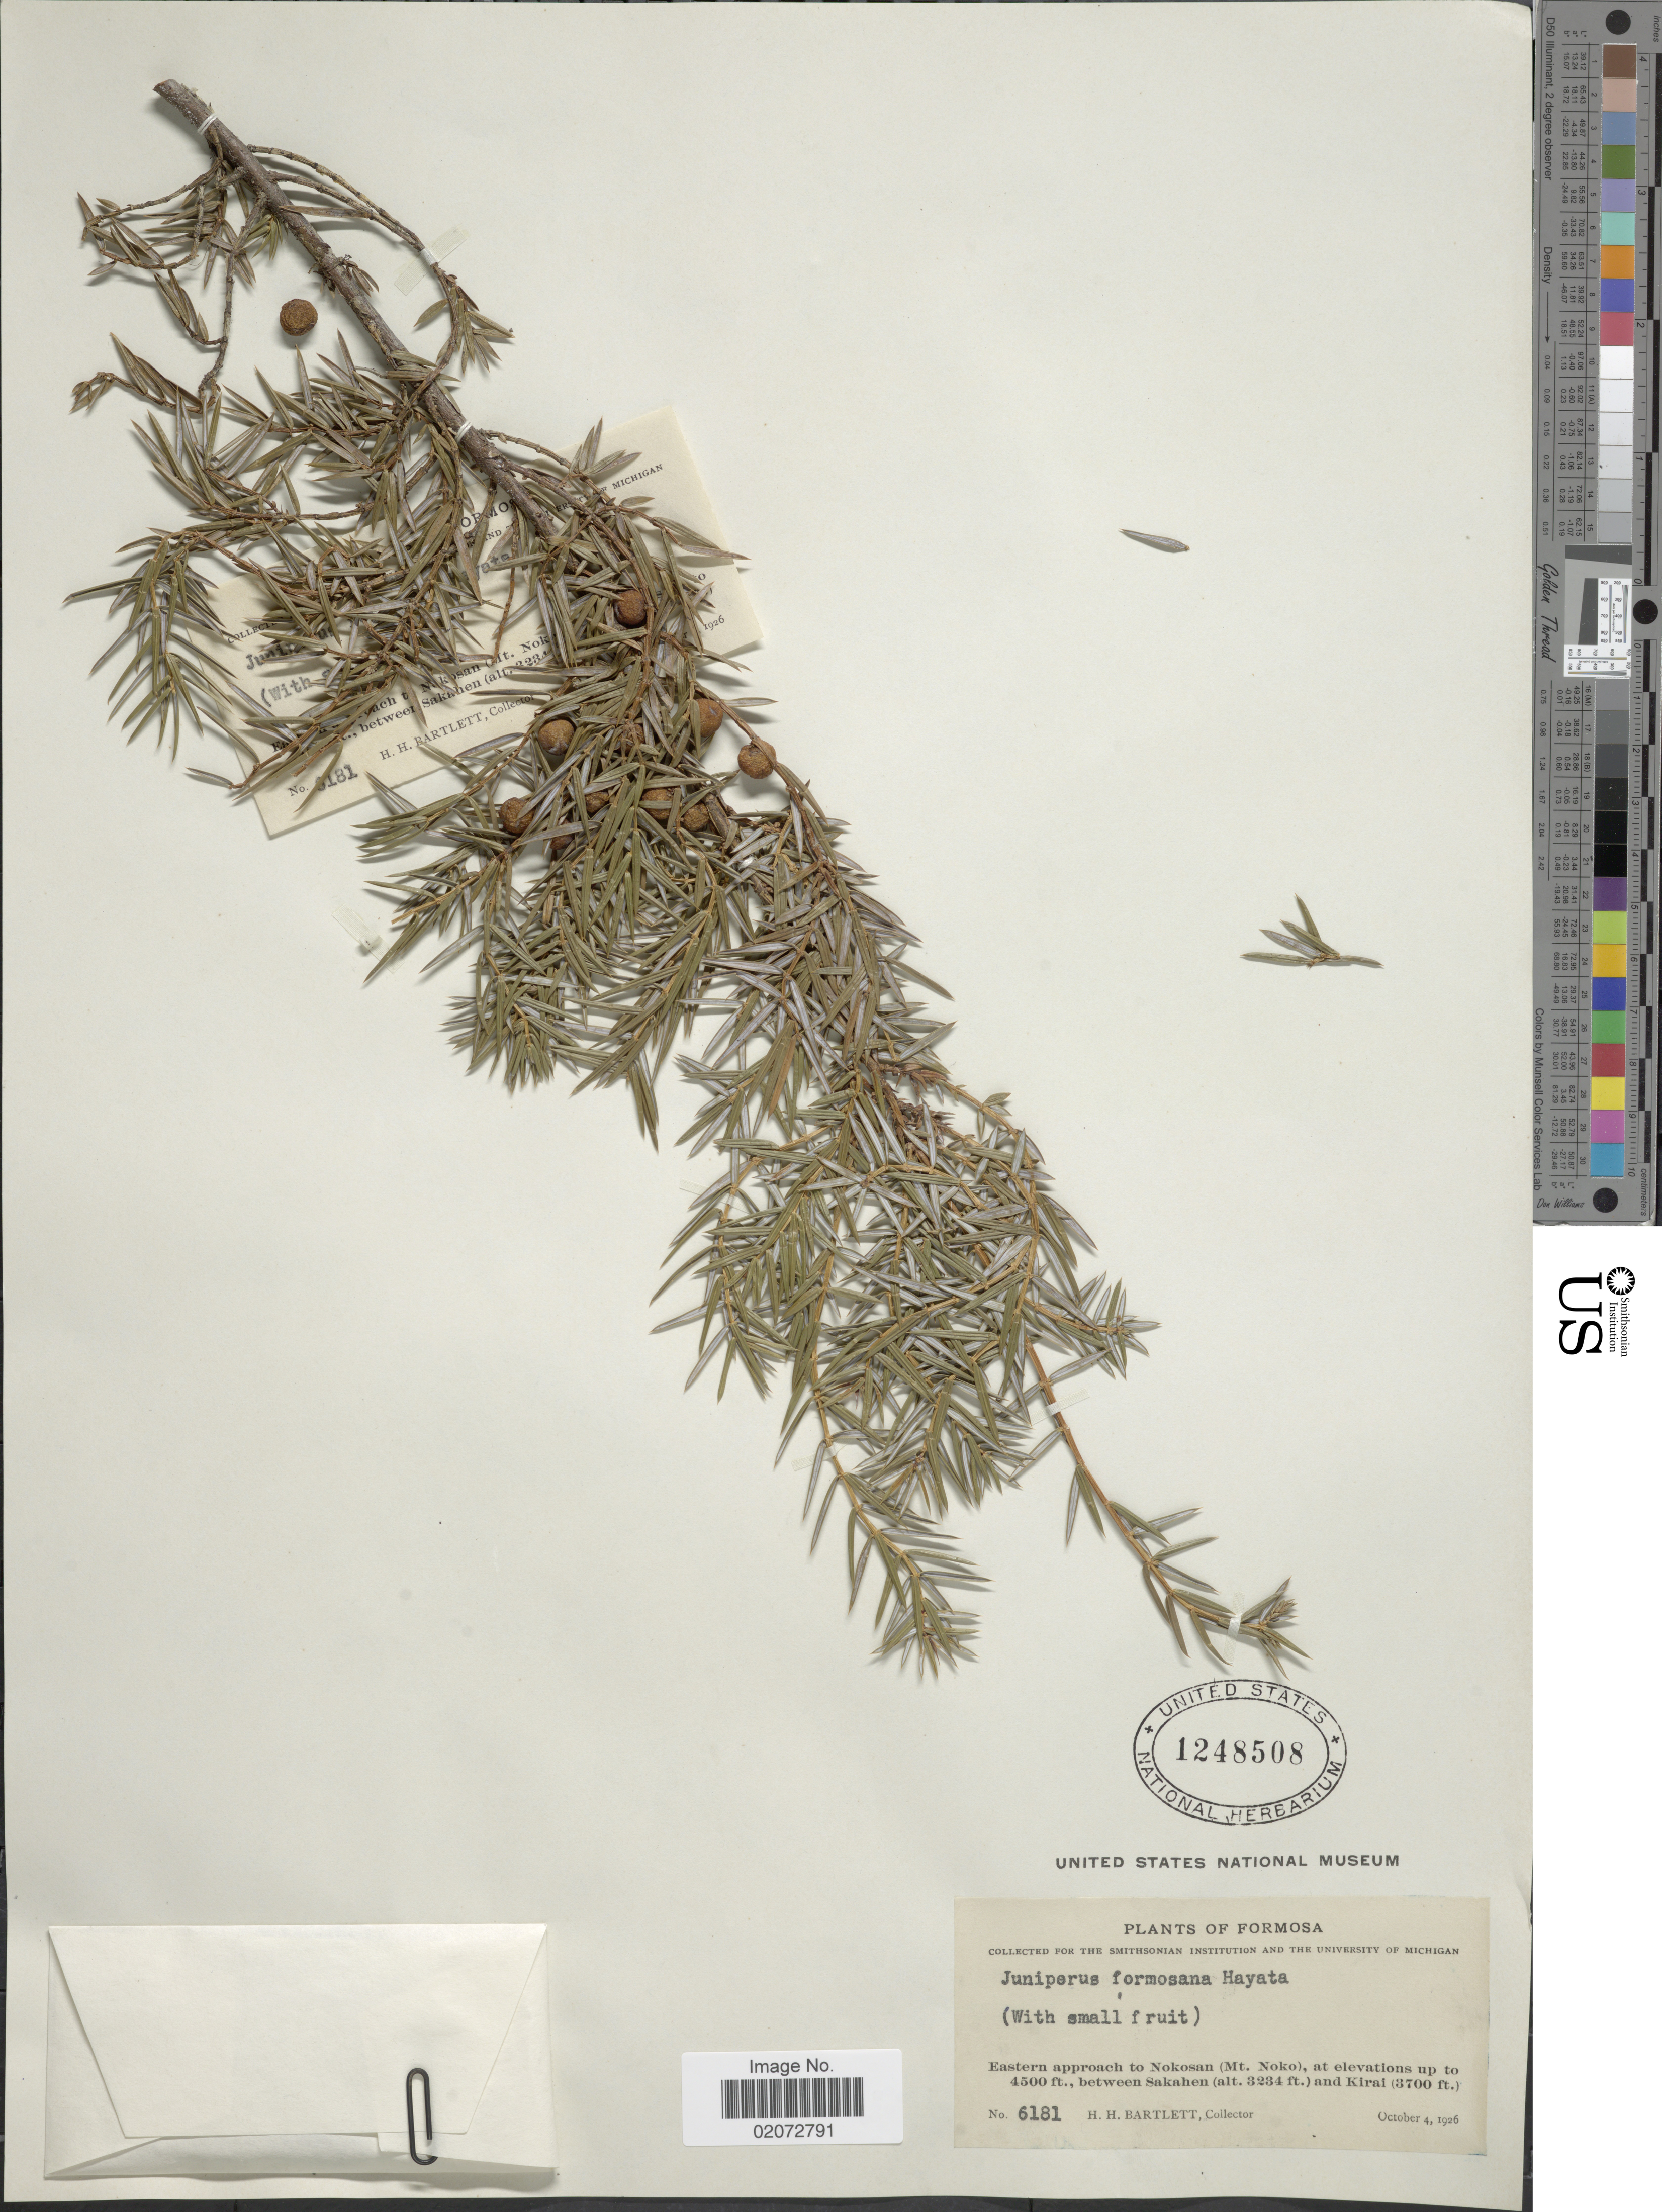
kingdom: Plantae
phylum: Tracheophyta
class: Pinopsida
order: Pinales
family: Cupressaceae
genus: Juniperus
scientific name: Juniperus formosana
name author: Hayata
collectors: H. H. Bartlett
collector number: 6181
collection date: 1926-10-04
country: Taiwan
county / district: Hualien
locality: Formosa, Eastern approach to Nokosan (Mt. Noko) at elevations uo to 4500 ft. between Sakahen and Kirai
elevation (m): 986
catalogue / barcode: US 1248508